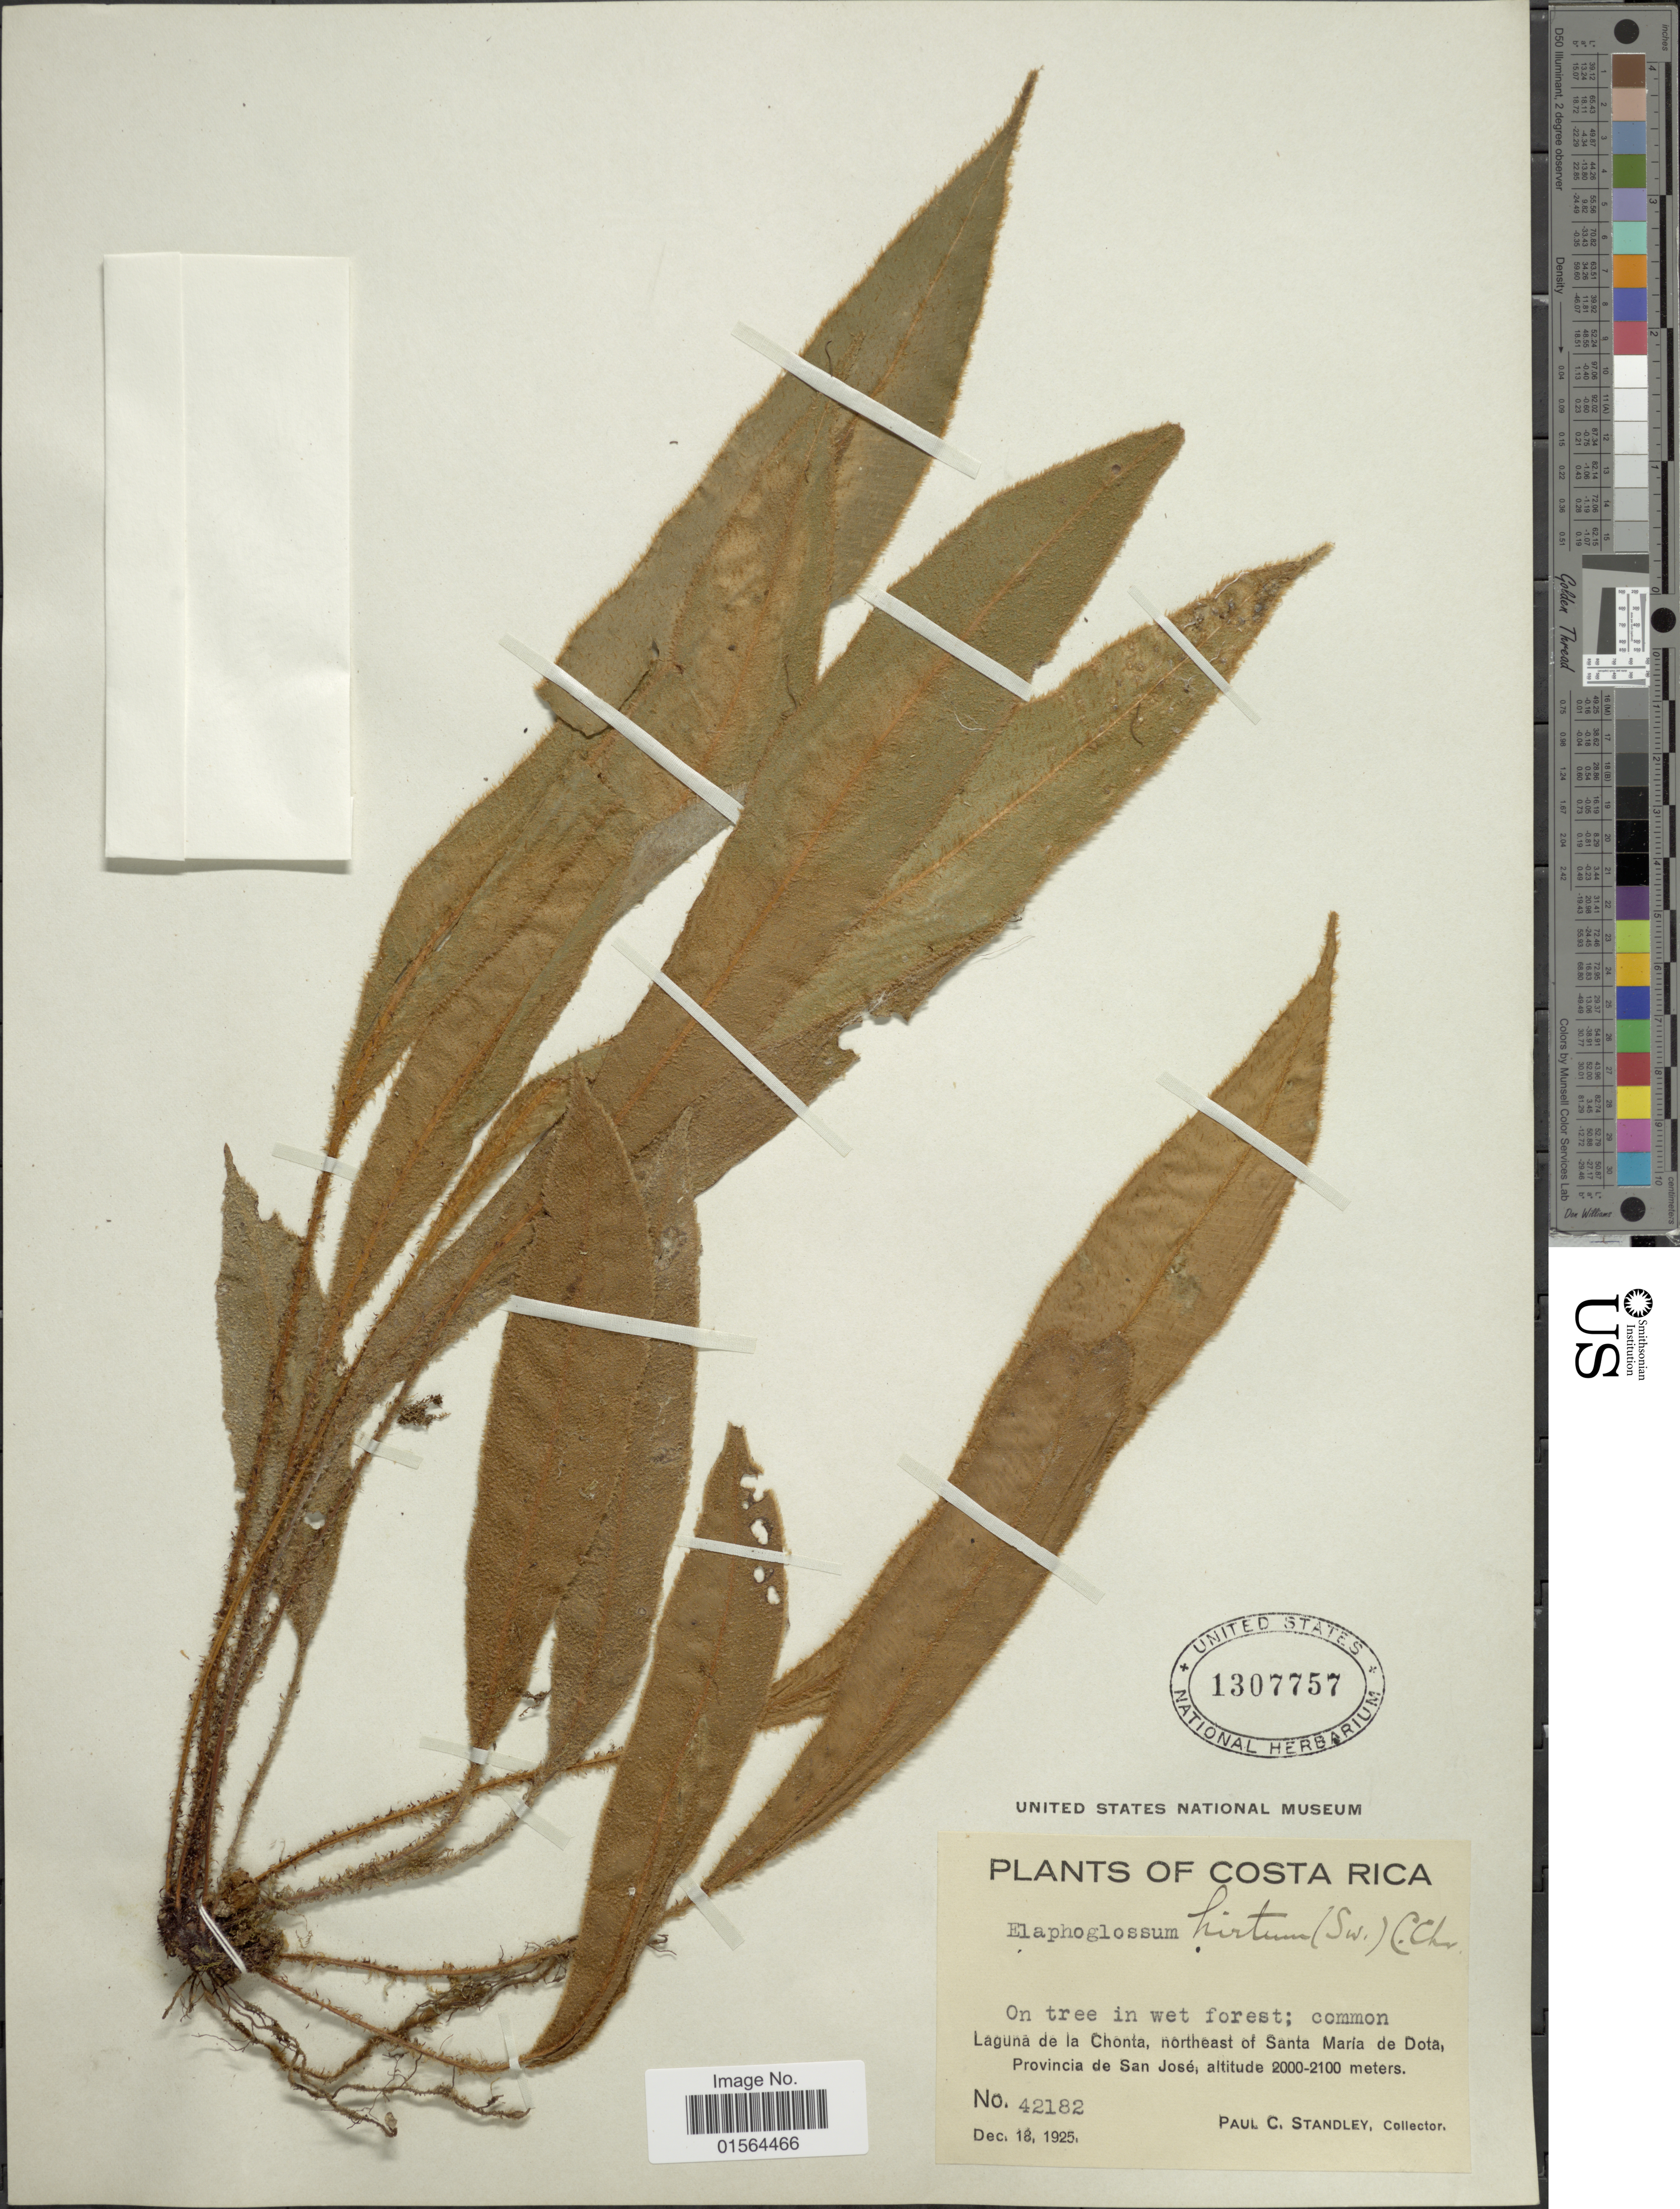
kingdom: Plantae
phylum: Tracheophyta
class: Polypodiopsida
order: Polypodiales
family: Dryopteridaceae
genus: Elaphoglossum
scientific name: Elaphoglossum paleaceum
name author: (Hook. & Grev.) Sledge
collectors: P. C. Standley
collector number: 42182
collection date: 1925-12-18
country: Costa Rica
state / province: San José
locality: Laguna de la Chonta, northeast of Santa Maria de Dota, provincia de San Jose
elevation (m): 2000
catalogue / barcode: US 1307757